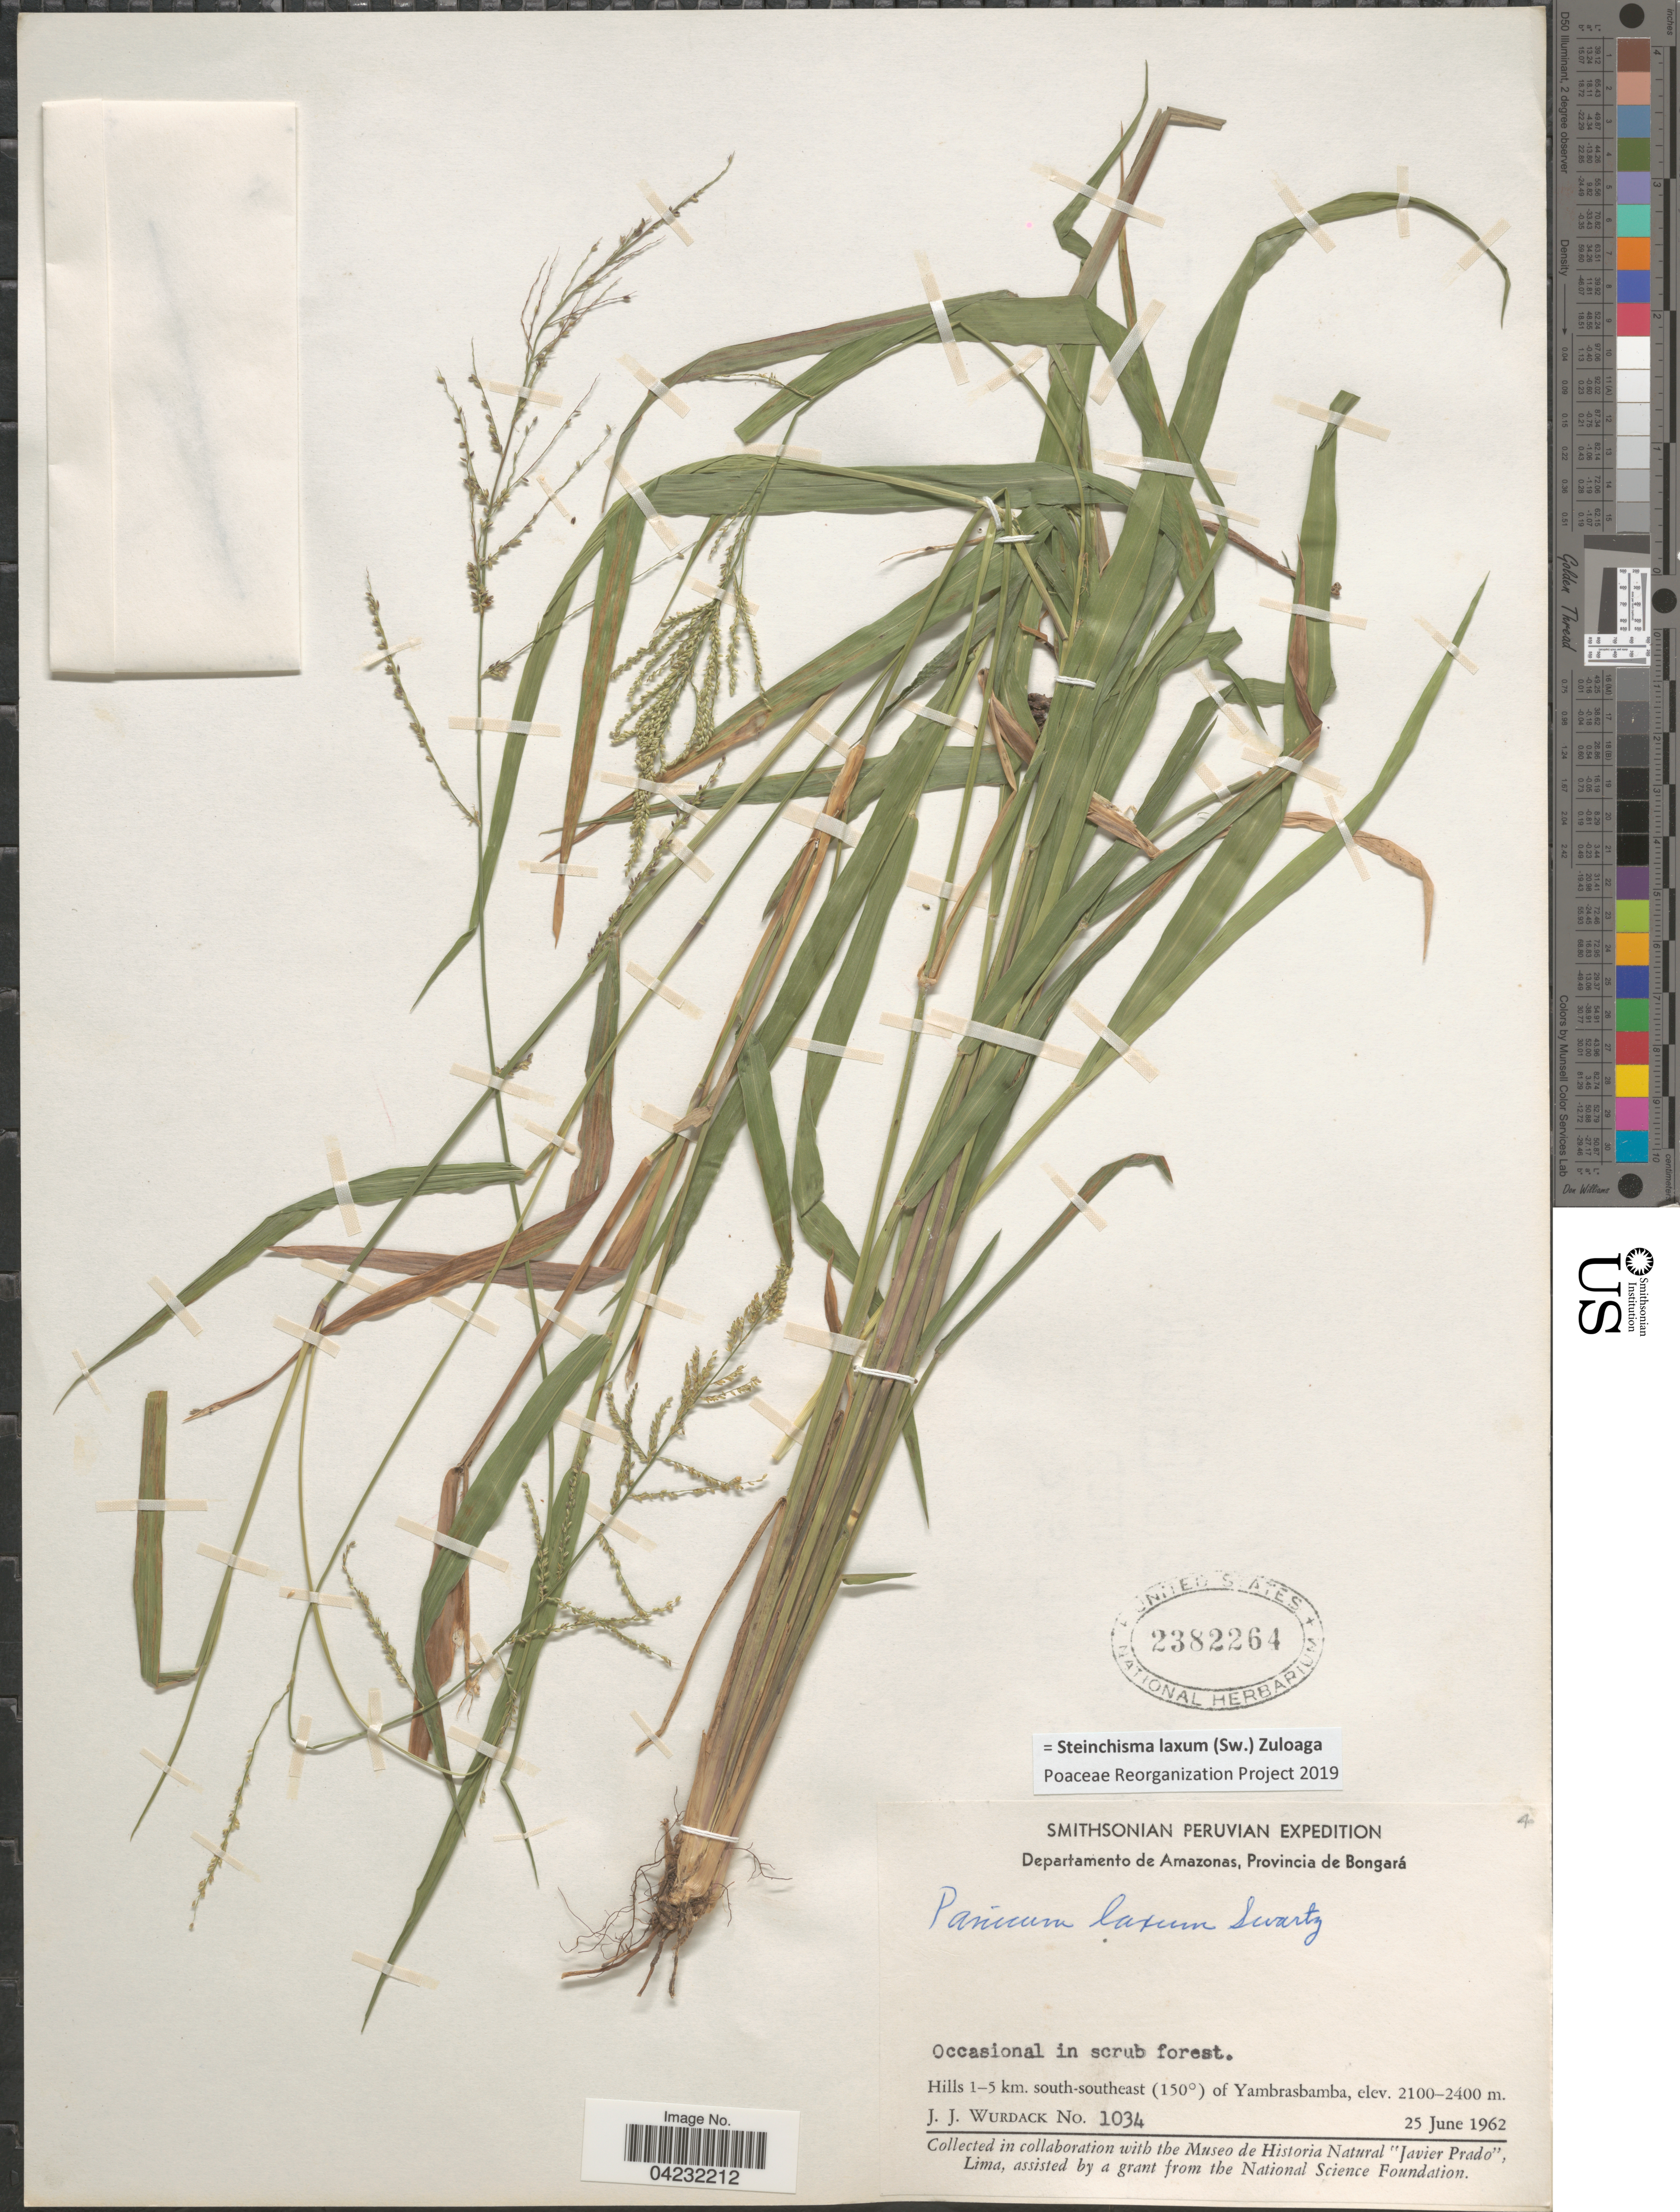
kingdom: Plantae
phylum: Tracheophyta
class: Liliopsida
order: Poales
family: Poaceae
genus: Steinchisma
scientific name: Steinchisma laxum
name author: (Sw.) Zuloaga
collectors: J. J. Wurdack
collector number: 1034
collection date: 1962-06-25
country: Peru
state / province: Amazonas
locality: Smithsonian Peruvian Expedition. Departamento de Amazonas, Provincia de Bongará. Hills 1-5 km. south-southeast (150°) of Yambrasbamba.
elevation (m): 2100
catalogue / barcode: US 2382264